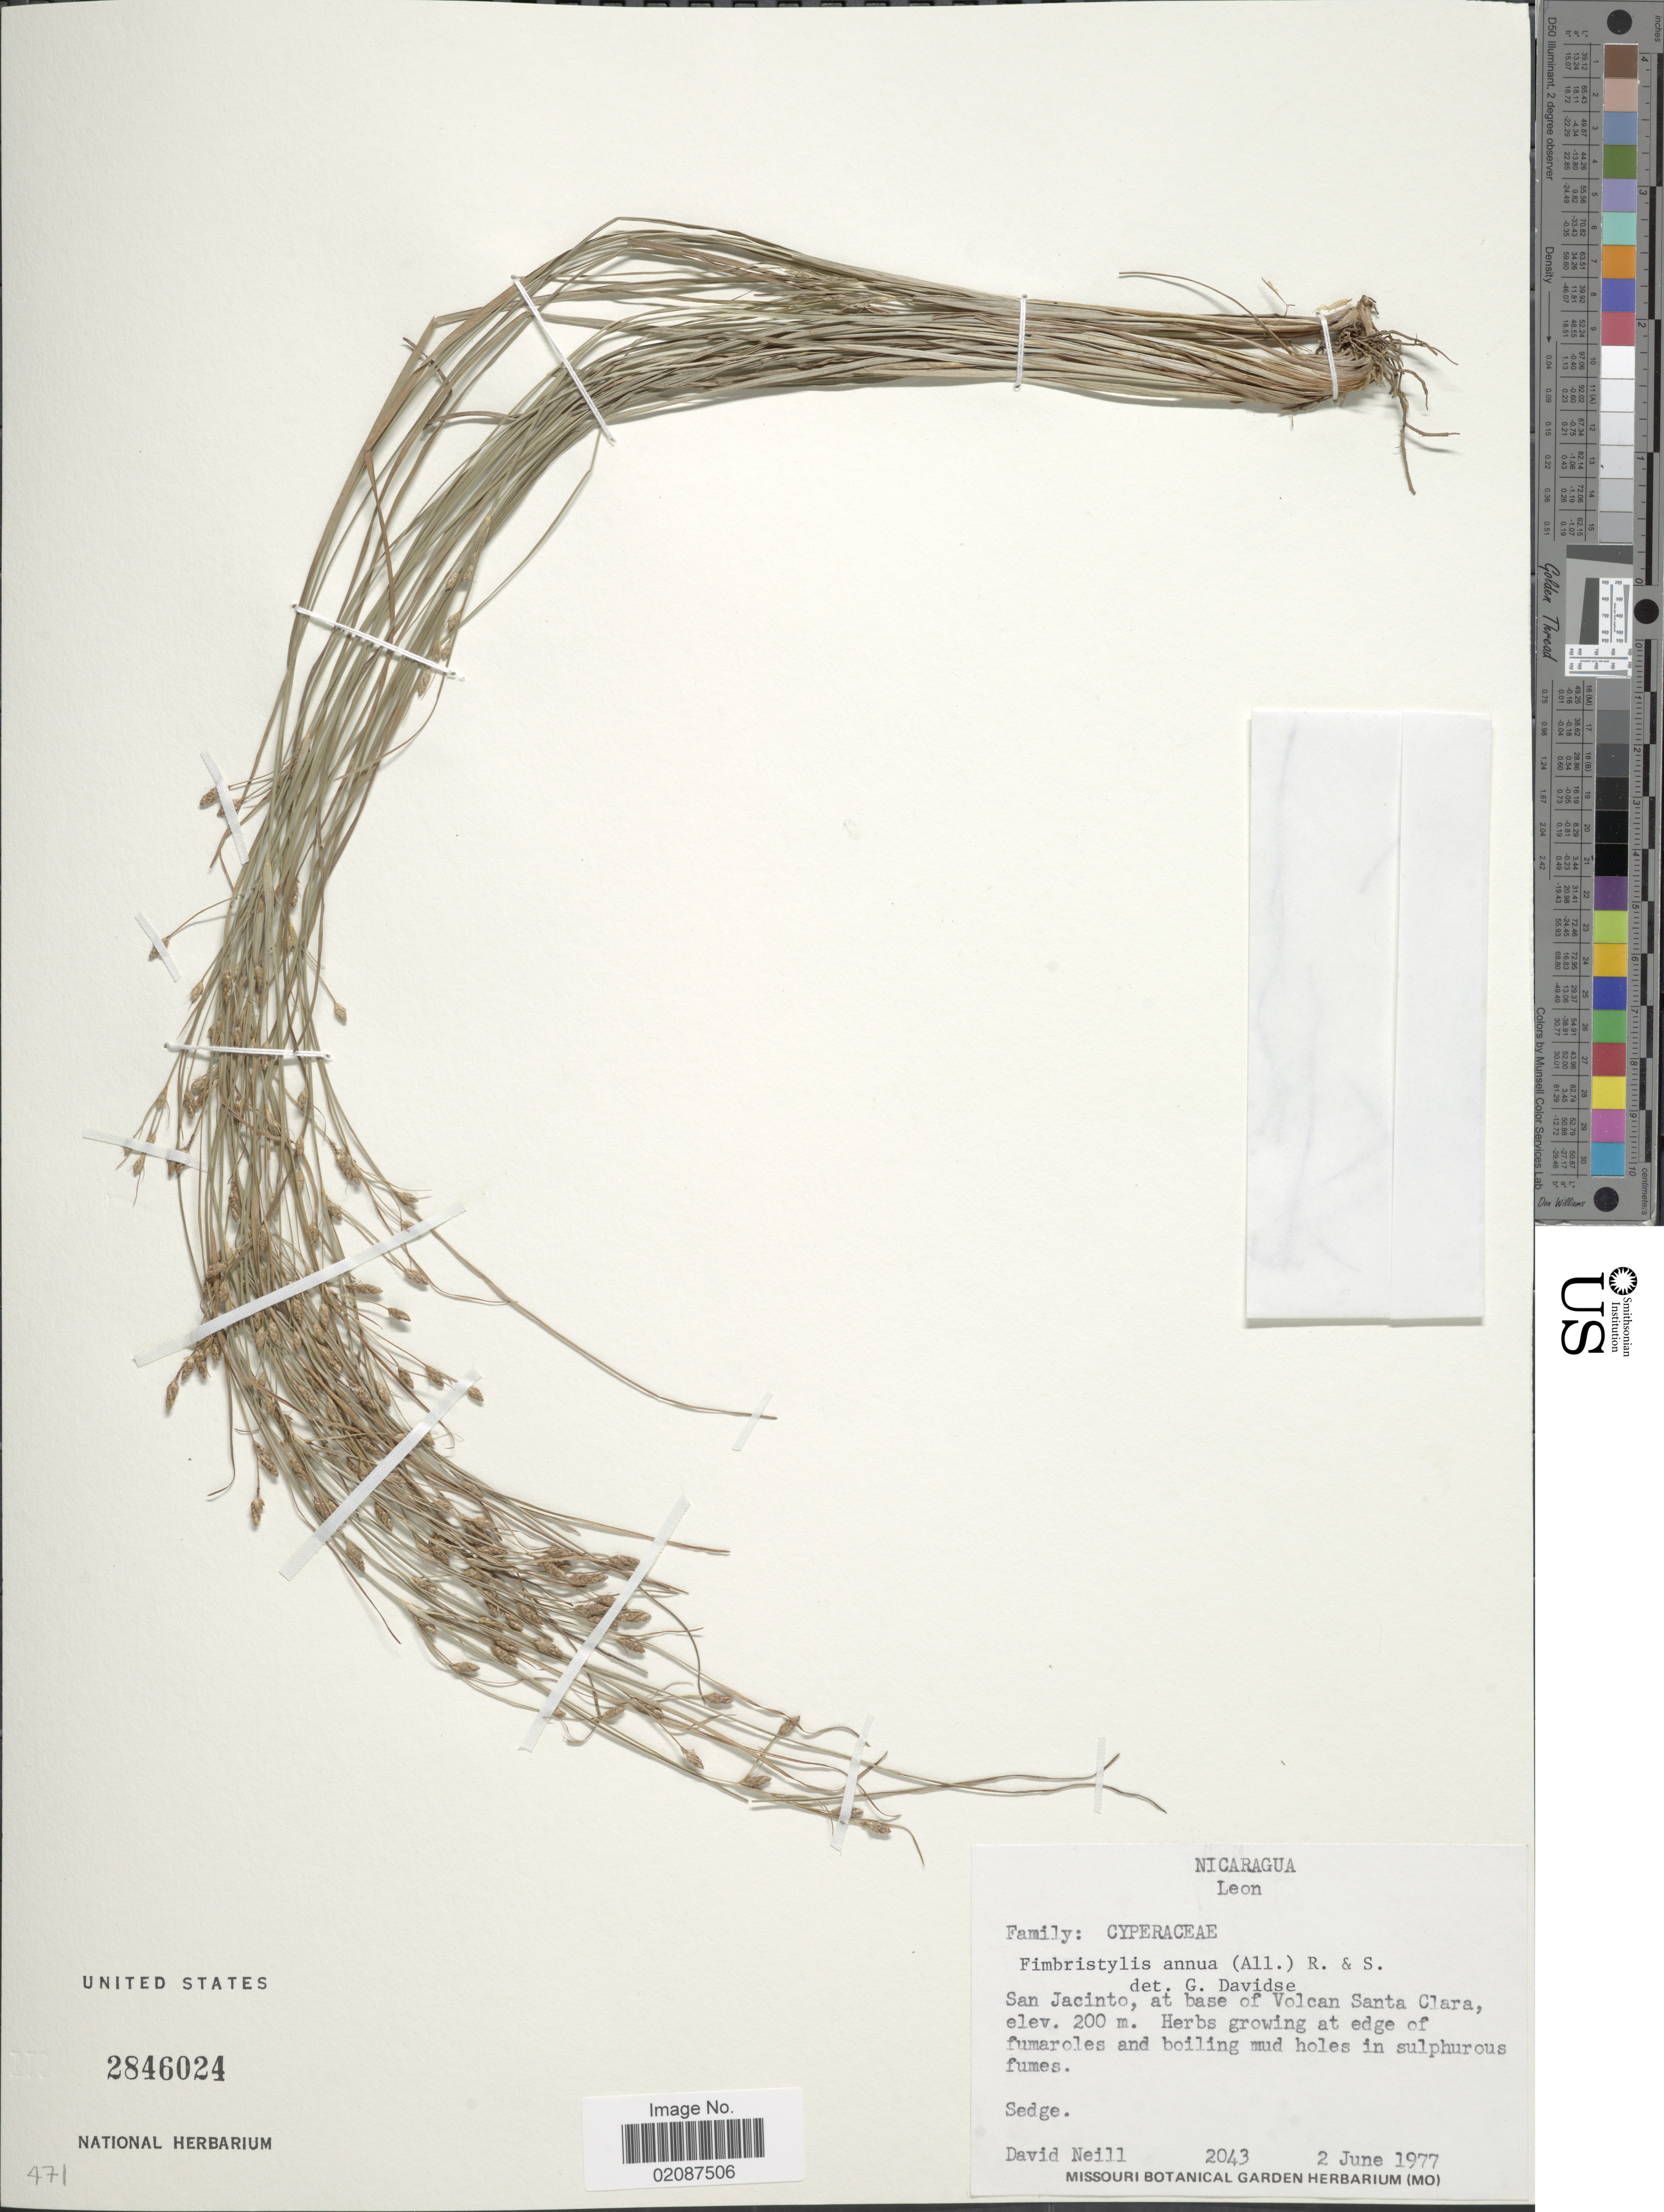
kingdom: Plantae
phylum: Tracheophyta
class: Liliopsida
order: Poales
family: Cyperaceae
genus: Fimbristylis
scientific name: Fimbristylis annua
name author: (All.) Roem. & Schult.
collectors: D. A. Neill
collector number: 2043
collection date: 1977-06-02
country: Nicaragua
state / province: Leon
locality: San Jacinto, at base of Volcan Santa Clara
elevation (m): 200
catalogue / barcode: US 2846024